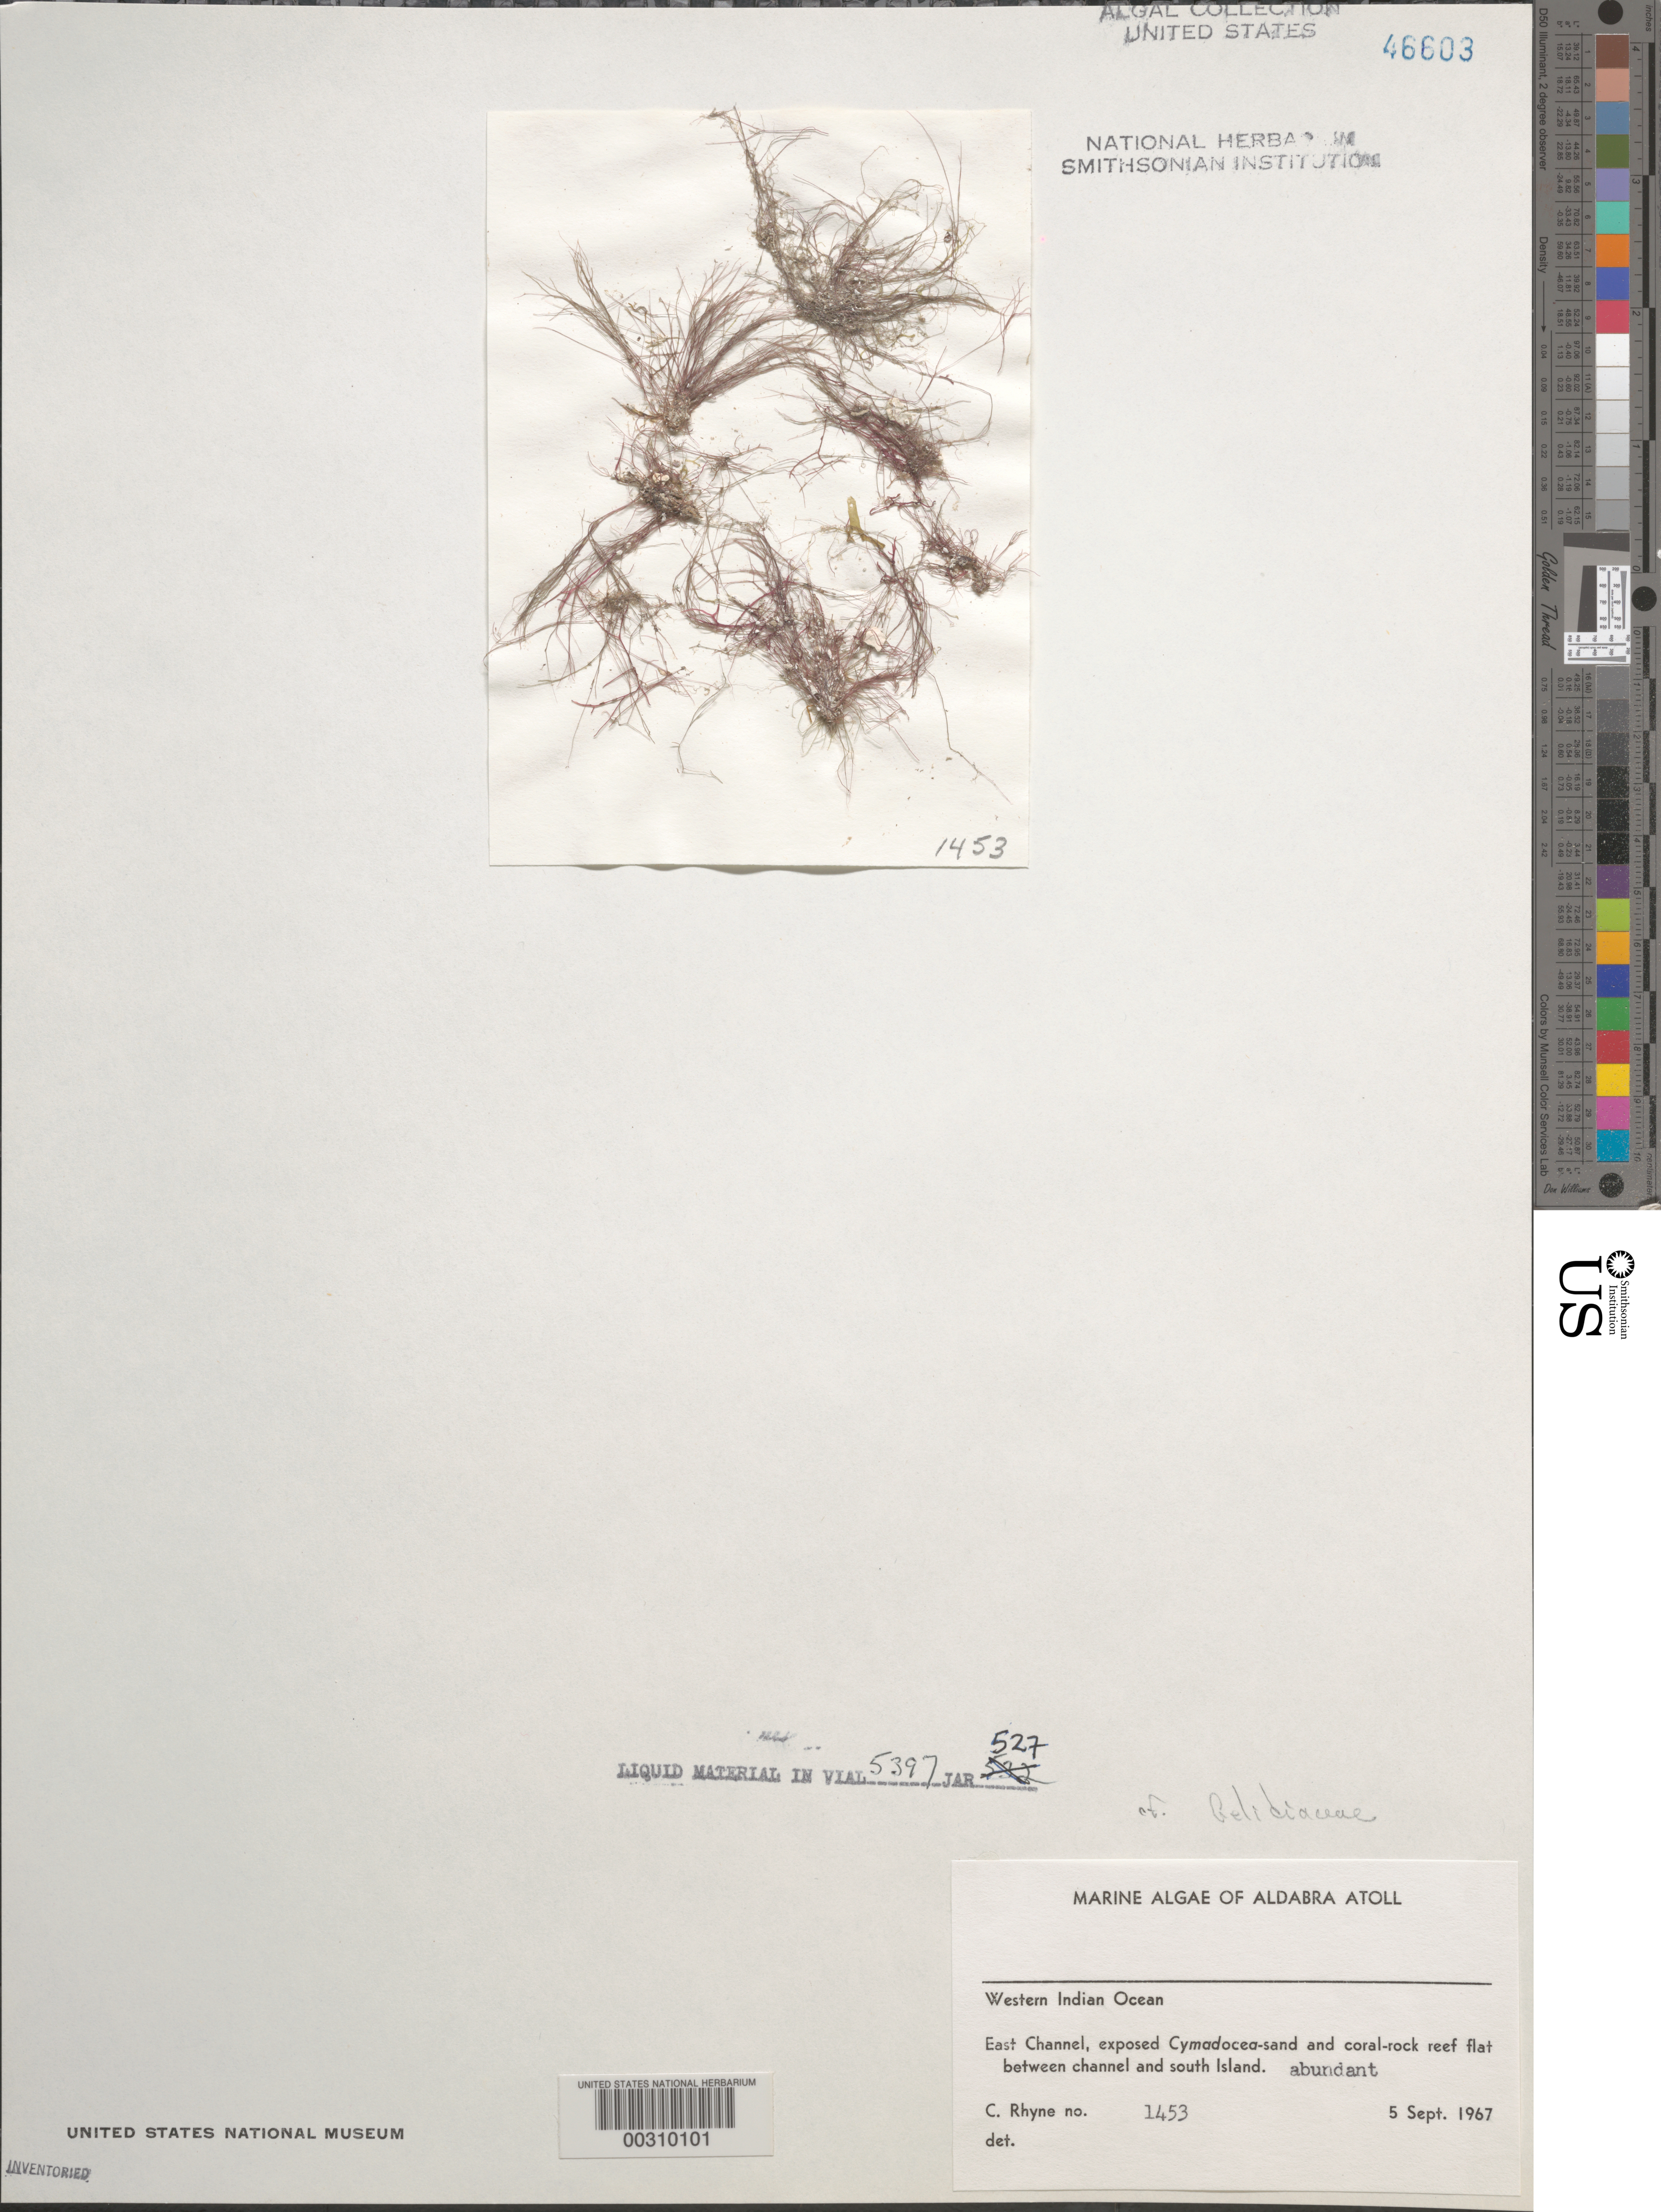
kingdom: Plantae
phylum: Rhodophyta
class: Florideophyceae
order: Gelidiales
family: Gelidiaceae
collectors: C. Rhyne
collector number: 1453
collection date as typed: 05 Sep 1967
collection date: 1967-09-05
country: Seychelles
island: Aldabra Atoll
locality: Between East Channel and South Island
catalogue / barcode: US 46603